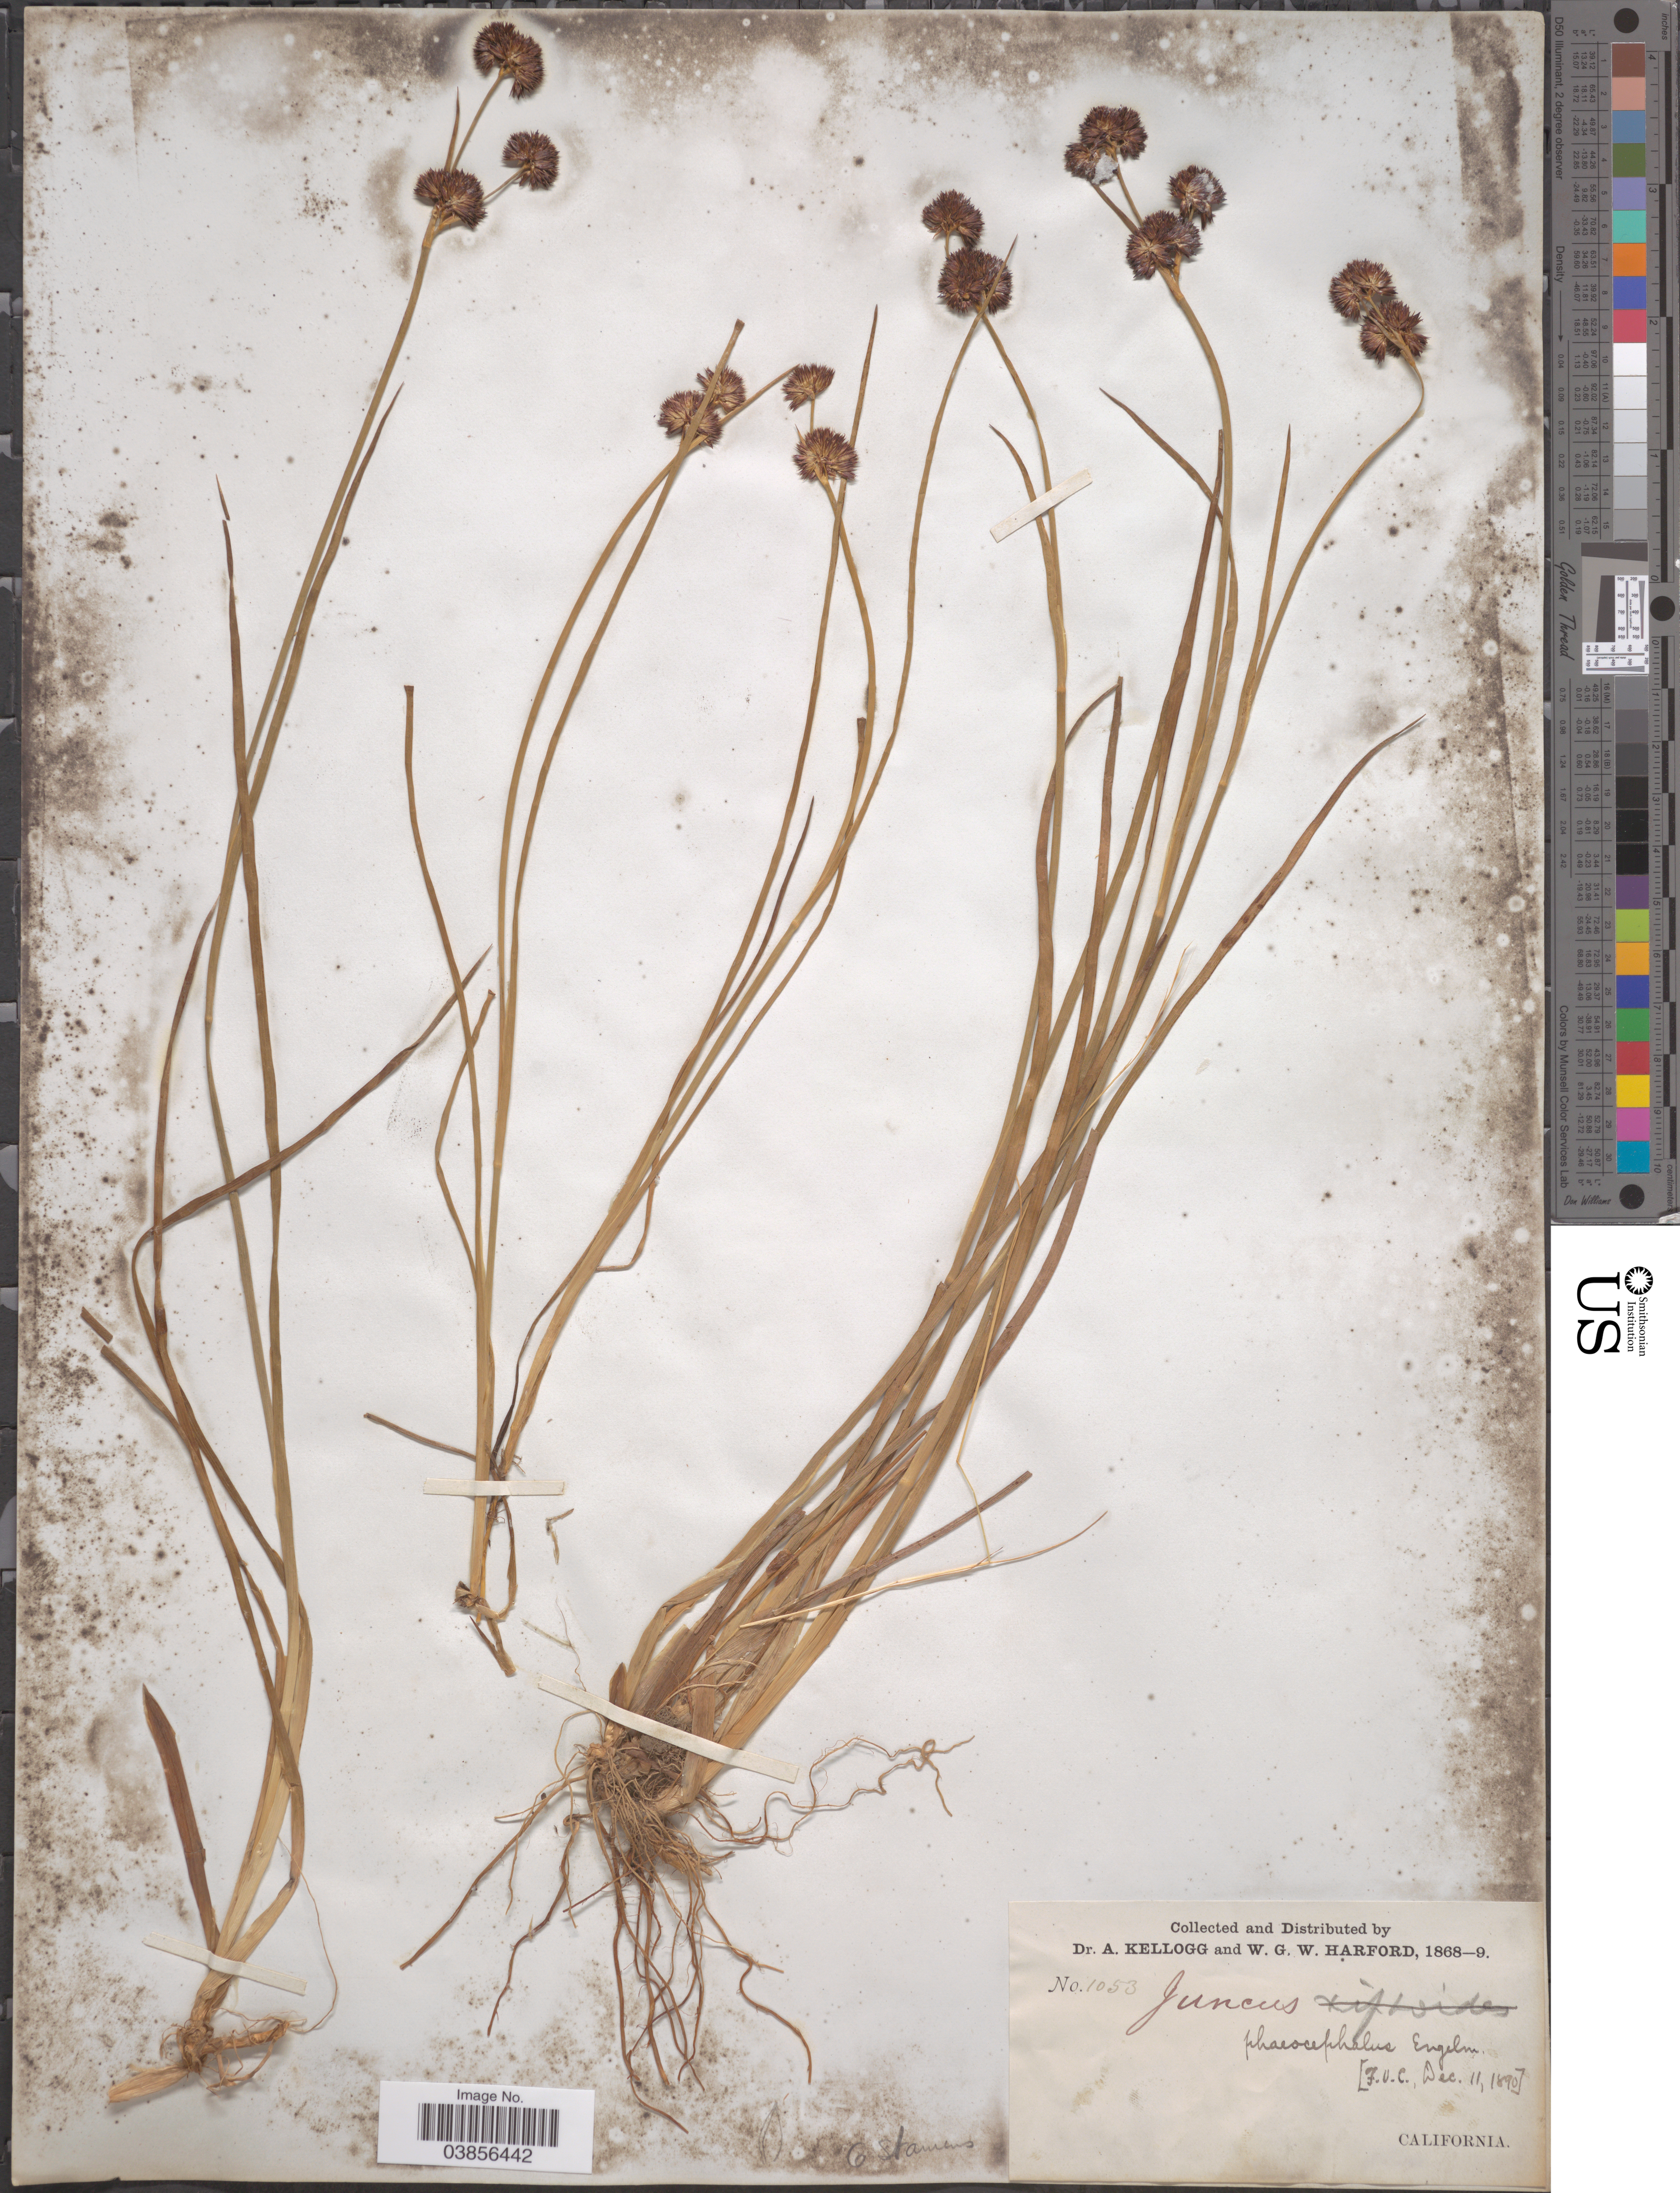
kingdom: Plantae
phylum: Tracheophyta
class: Liliopsida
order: Poales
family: Juncaceae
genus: Juncus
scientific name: Juncus phaeocephalus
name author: Engelm.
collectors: A. Kellogg & W. G. W. Harford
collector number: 1053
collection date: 1868/1869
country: United States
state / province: California